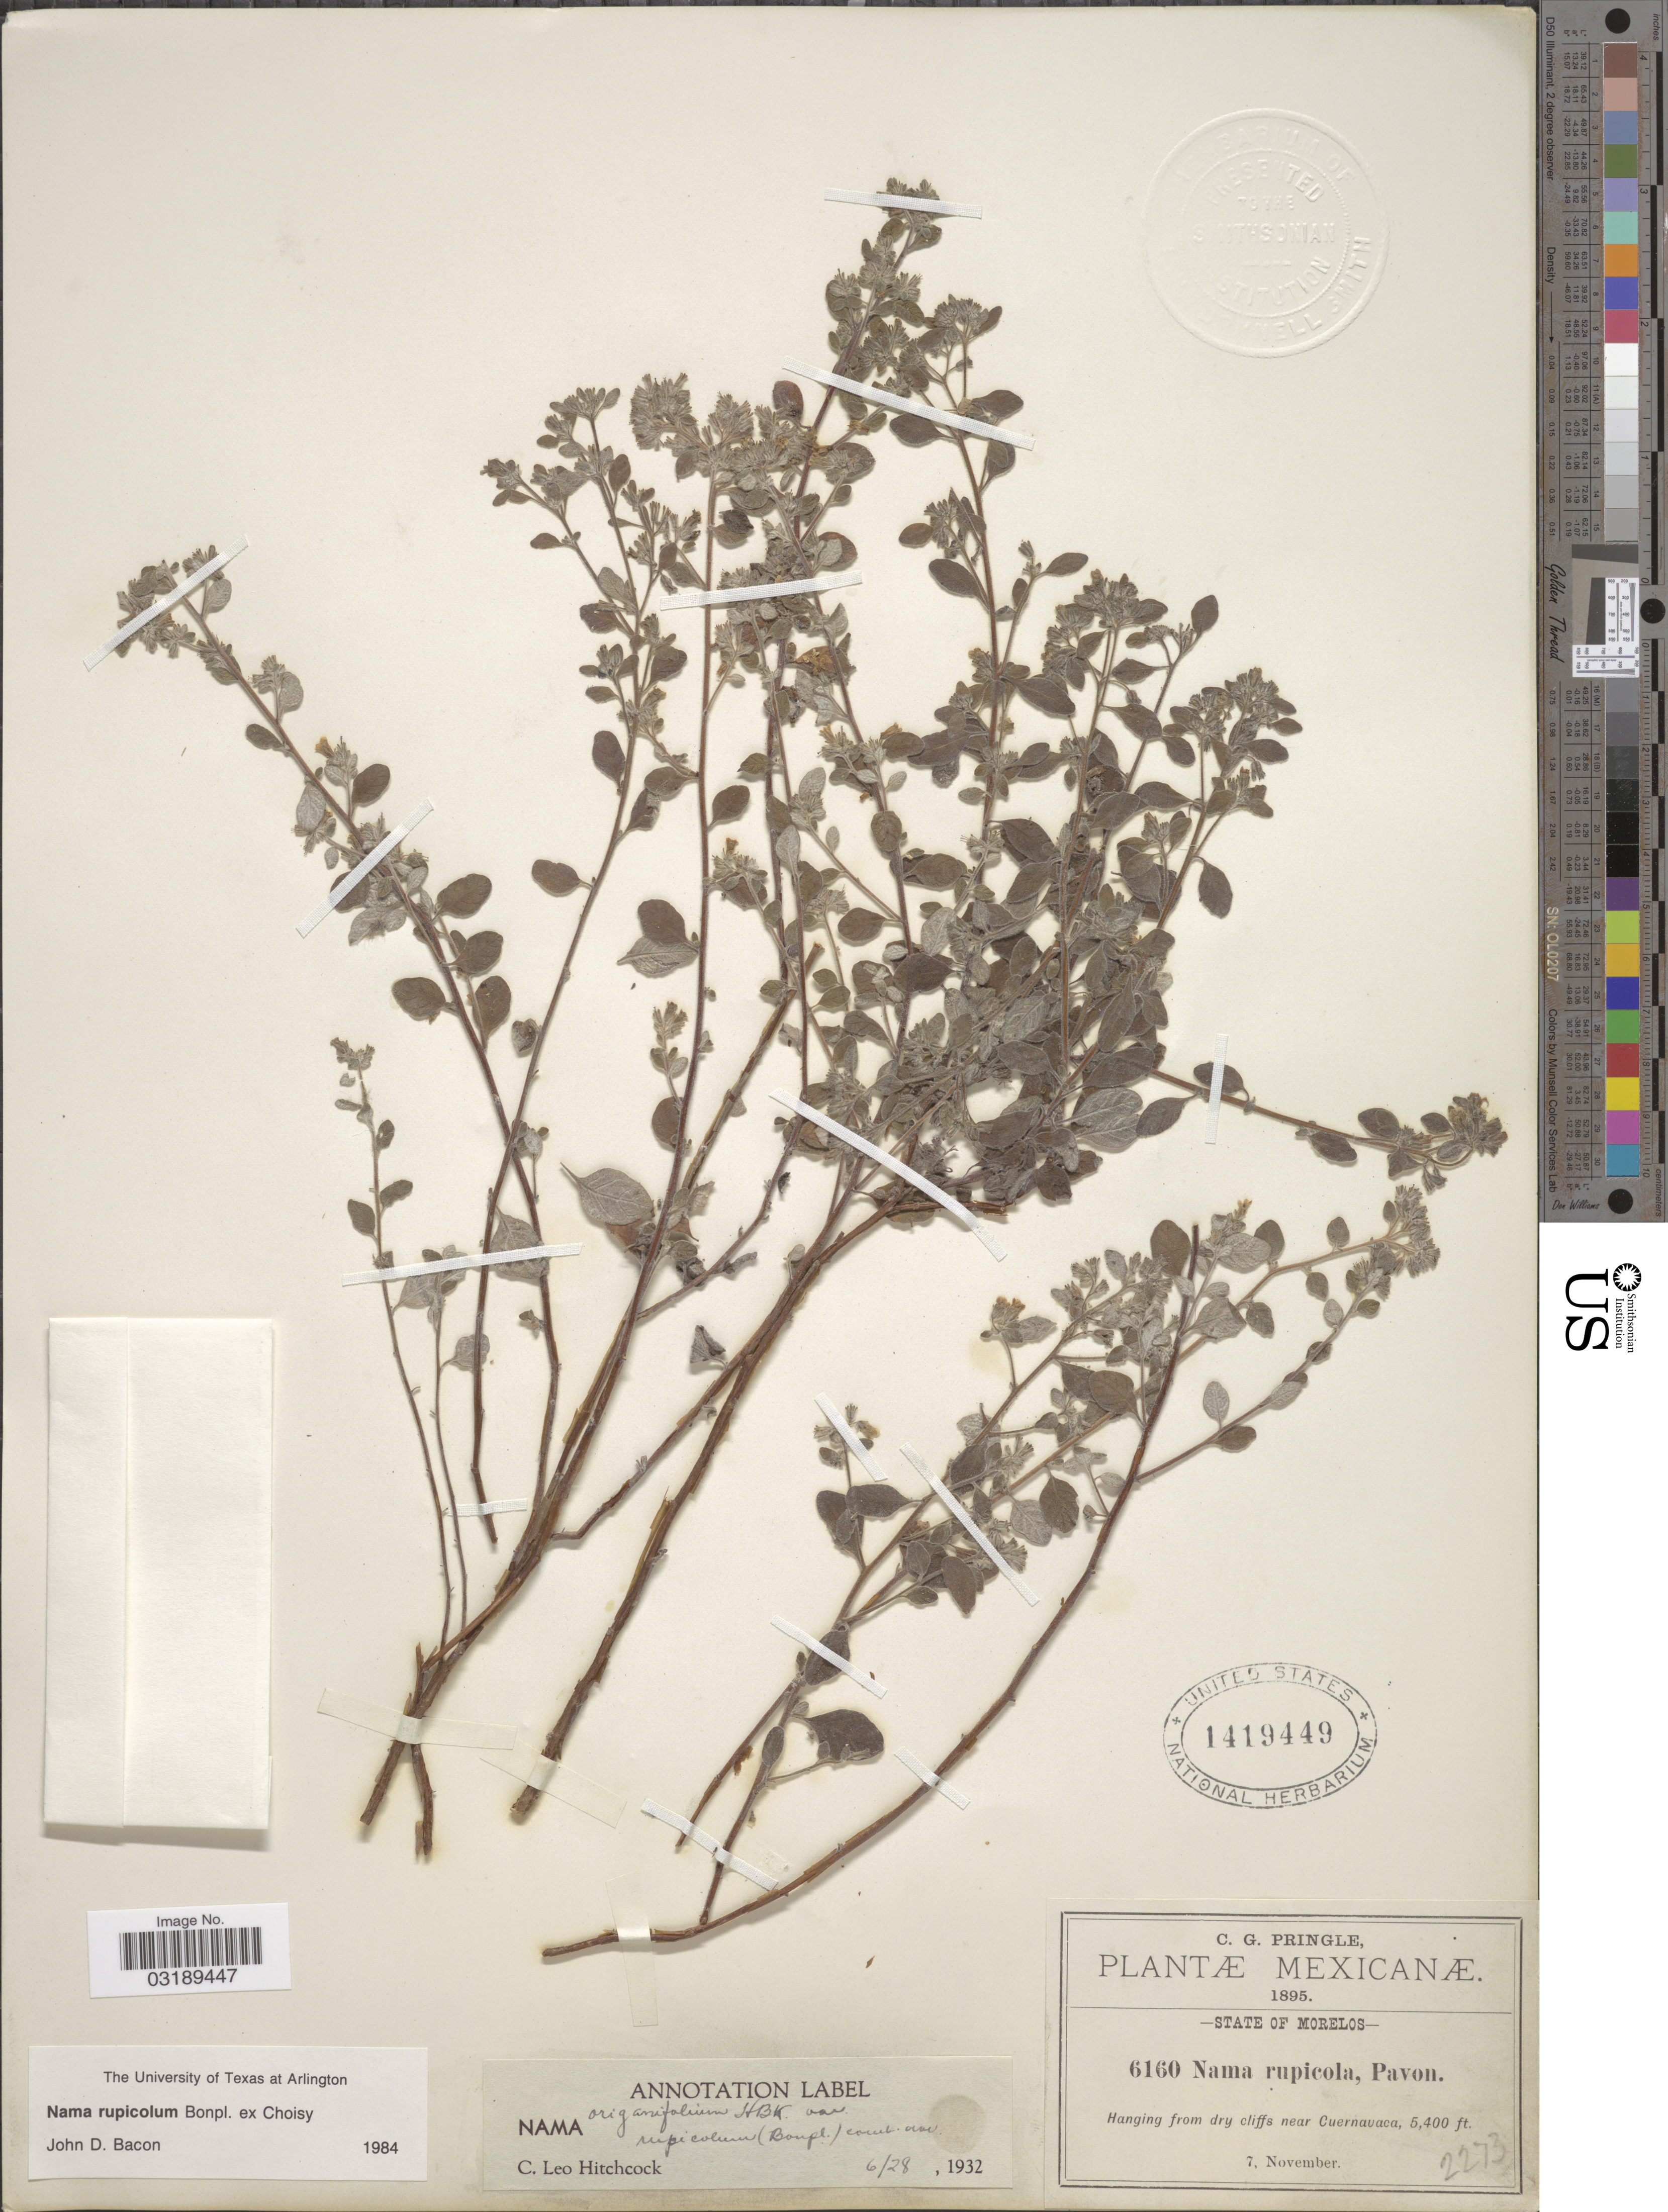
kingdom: Plantae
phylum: Tracheophyta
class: Magnoliopsida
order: Boraginales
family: Namaceae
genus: Nama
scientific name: Nama rupicola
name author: Bonpl. ex Choisy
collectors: C. G. Pringle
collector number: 6160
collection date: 1895-11-07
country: Mexico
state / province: Morelos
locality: Hanging from dry cliffs near Cuernavaca.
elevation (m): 1646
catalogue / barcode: US 1419449